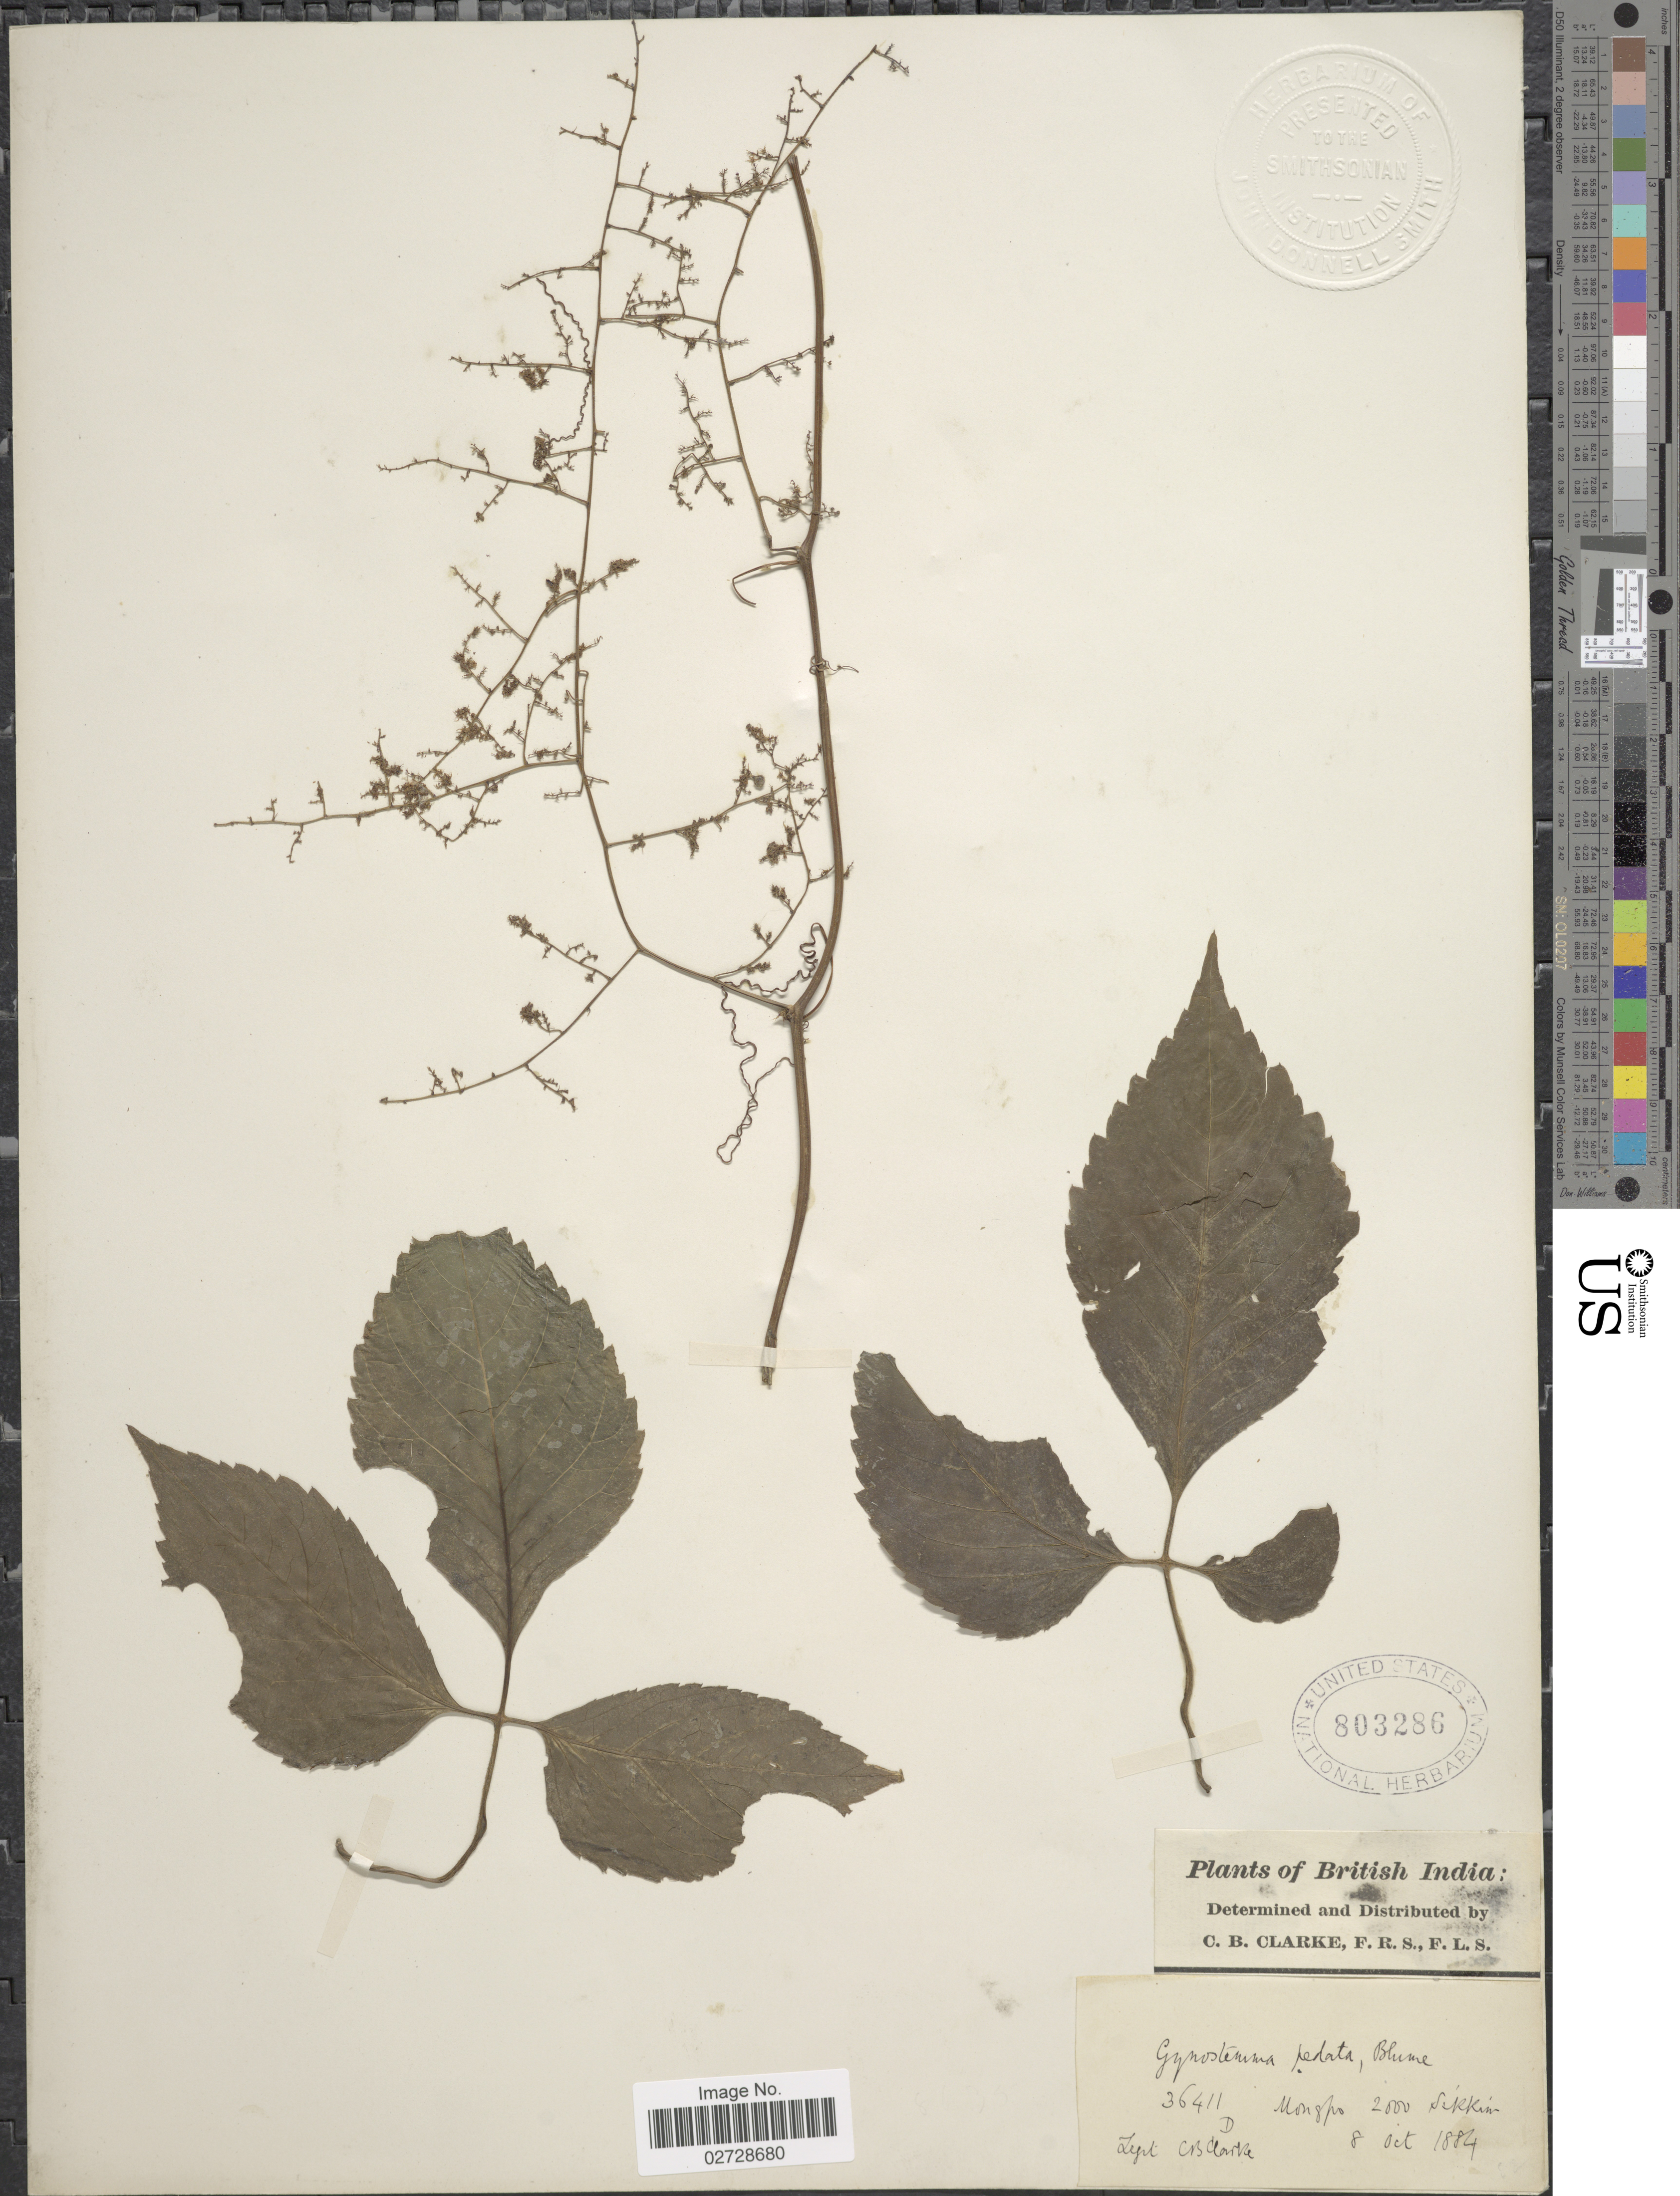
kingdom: Plantae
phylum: Tracheophyta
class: Magnoliopsida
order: Cucurbitales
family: Cucurbitaceae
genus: Gynostemma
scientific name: Gynostemma pentaphyllum var. pentaphyllum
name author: (Thunb.) Makino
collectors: C. B. Clarke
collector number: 36411 D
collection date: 1884-10-08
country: India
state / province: Sikkim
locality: British India, Mongpo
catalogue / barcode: US 803286